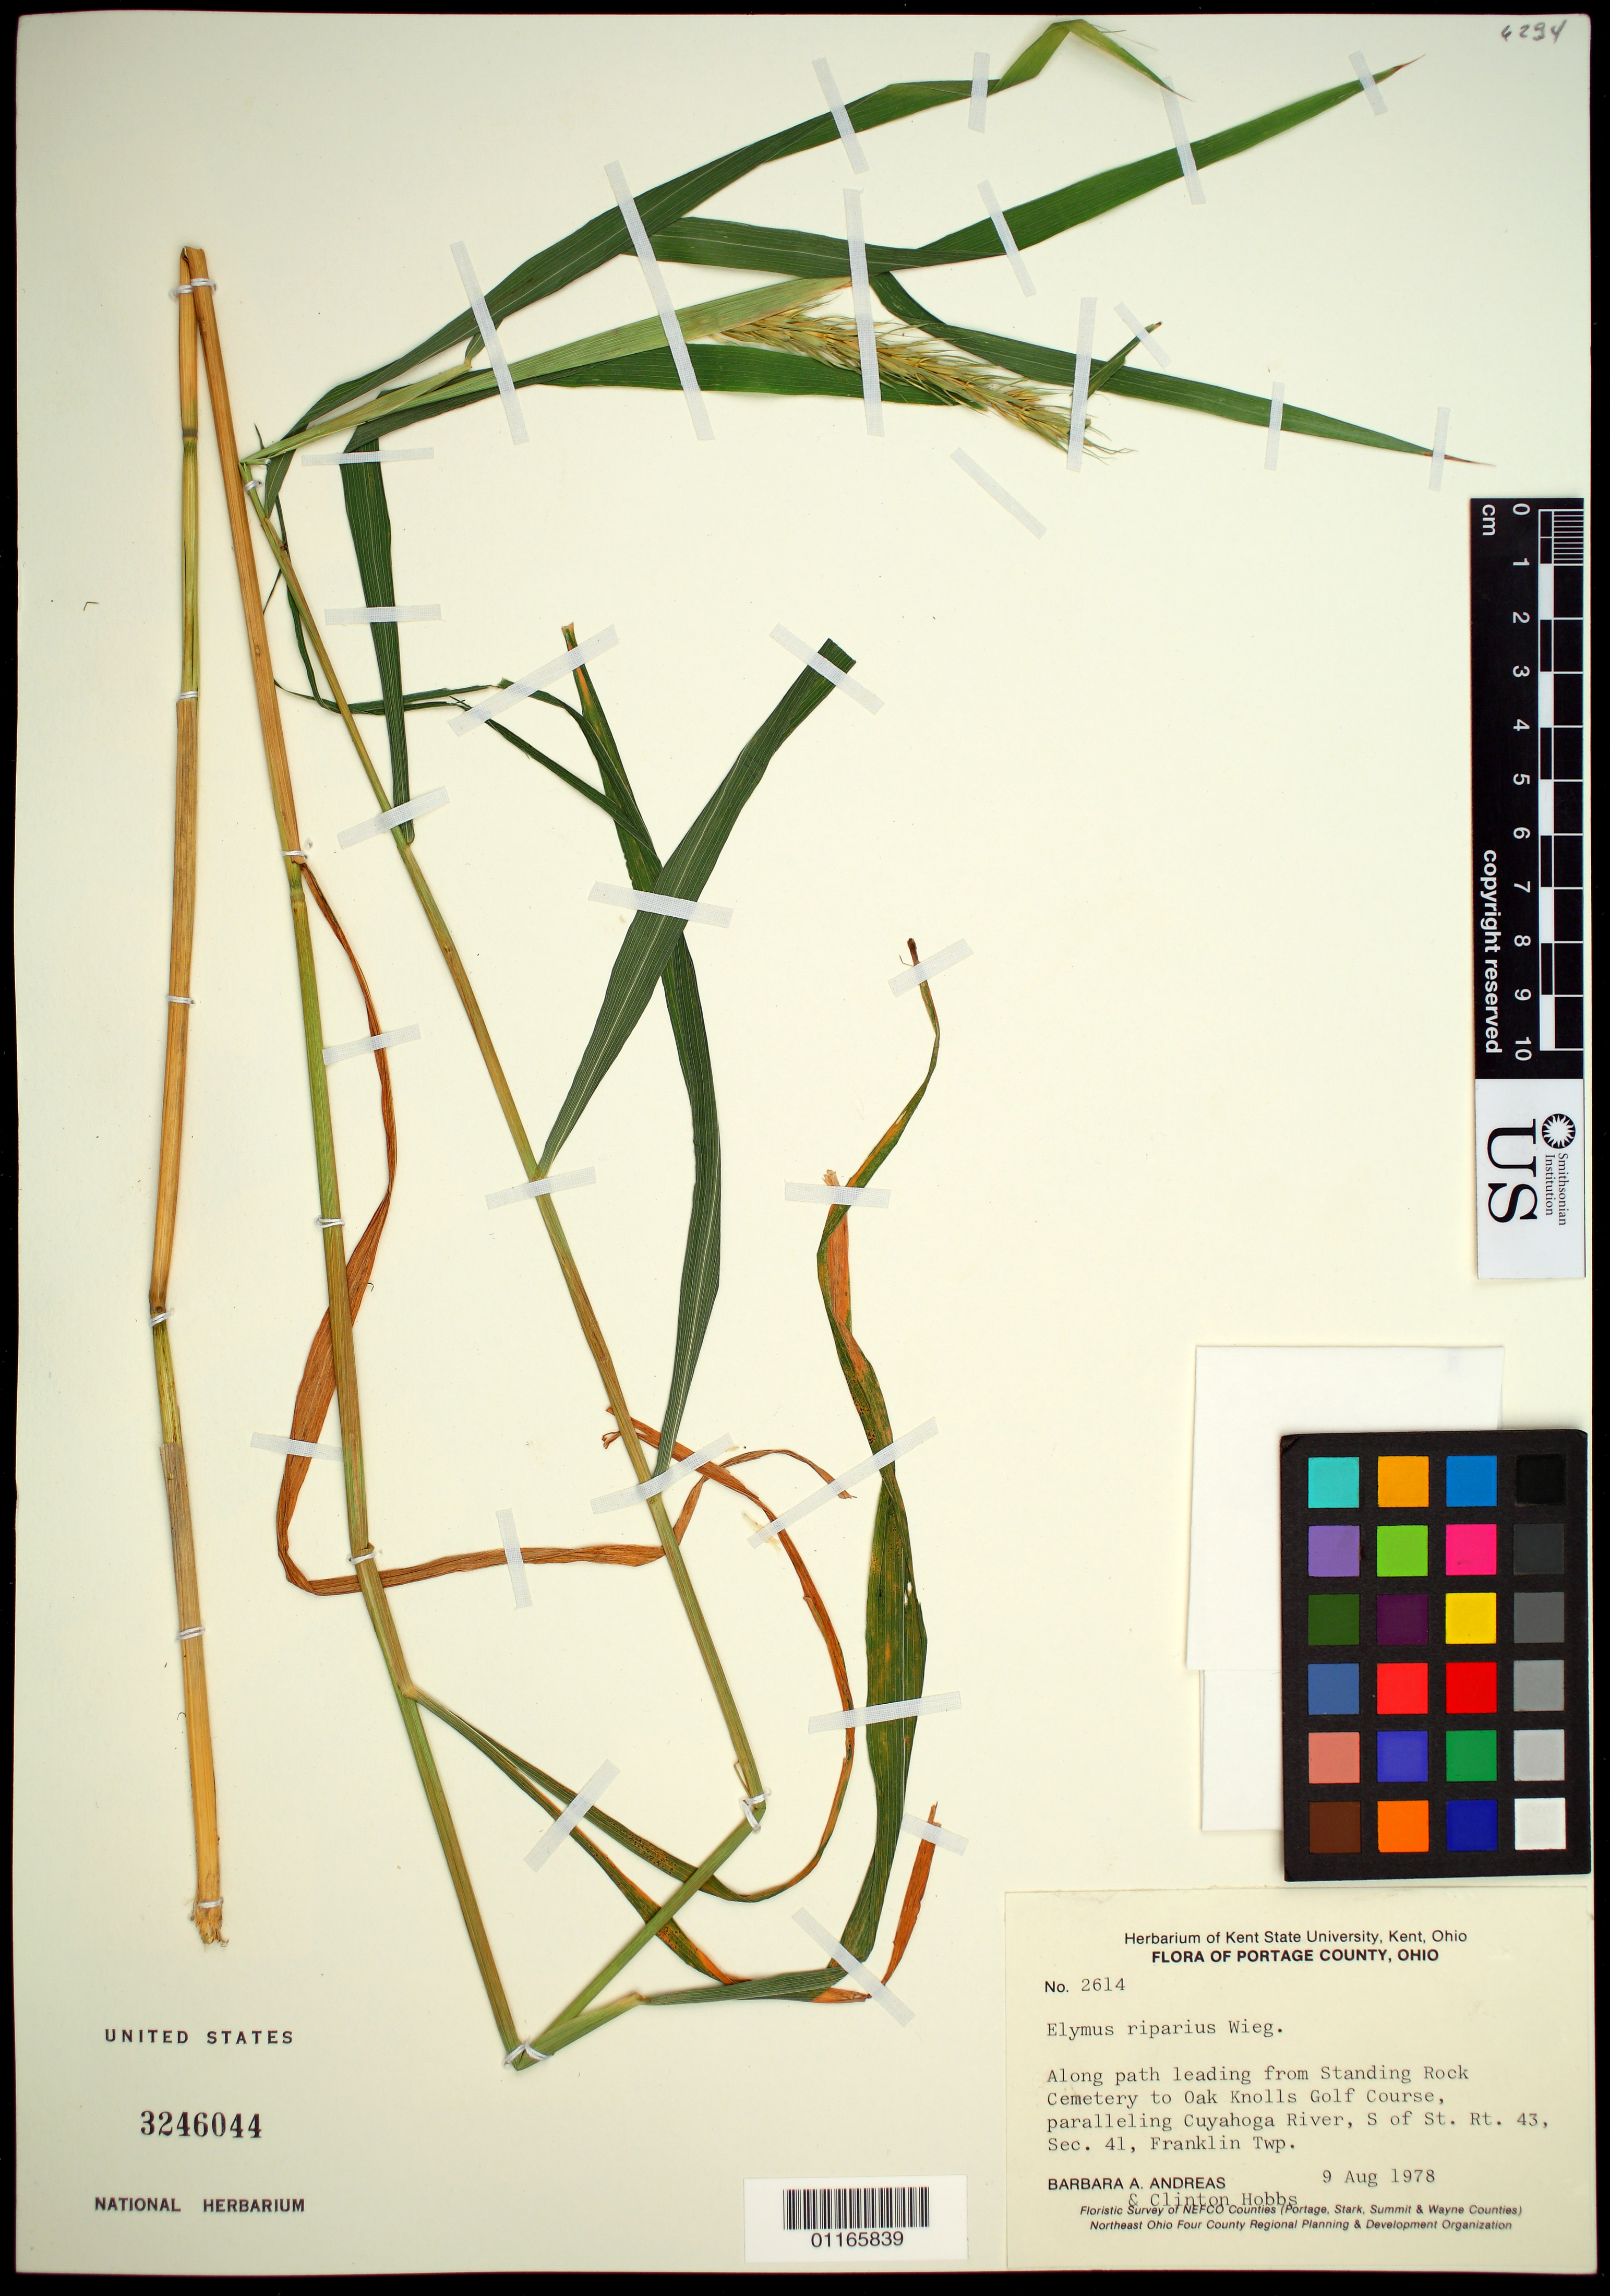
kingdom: Plantae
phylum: Tracheophyta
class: Liliopsida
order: Poales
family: Poaceae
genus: Elymus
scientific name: Elymus riparius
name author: Wiegand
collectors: B. A. Andreas & C. Hobbs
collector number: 2614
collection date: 1978-08-09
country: United States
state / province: Ohio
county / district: Portage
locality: Along path leading from Standing Rock Cemetary to Oak Knolls Golf Course, paralleling Cuyahoga River, S of St. Rt. 43, Sec. 41, Franklin Twp.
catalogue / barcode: US 3246044